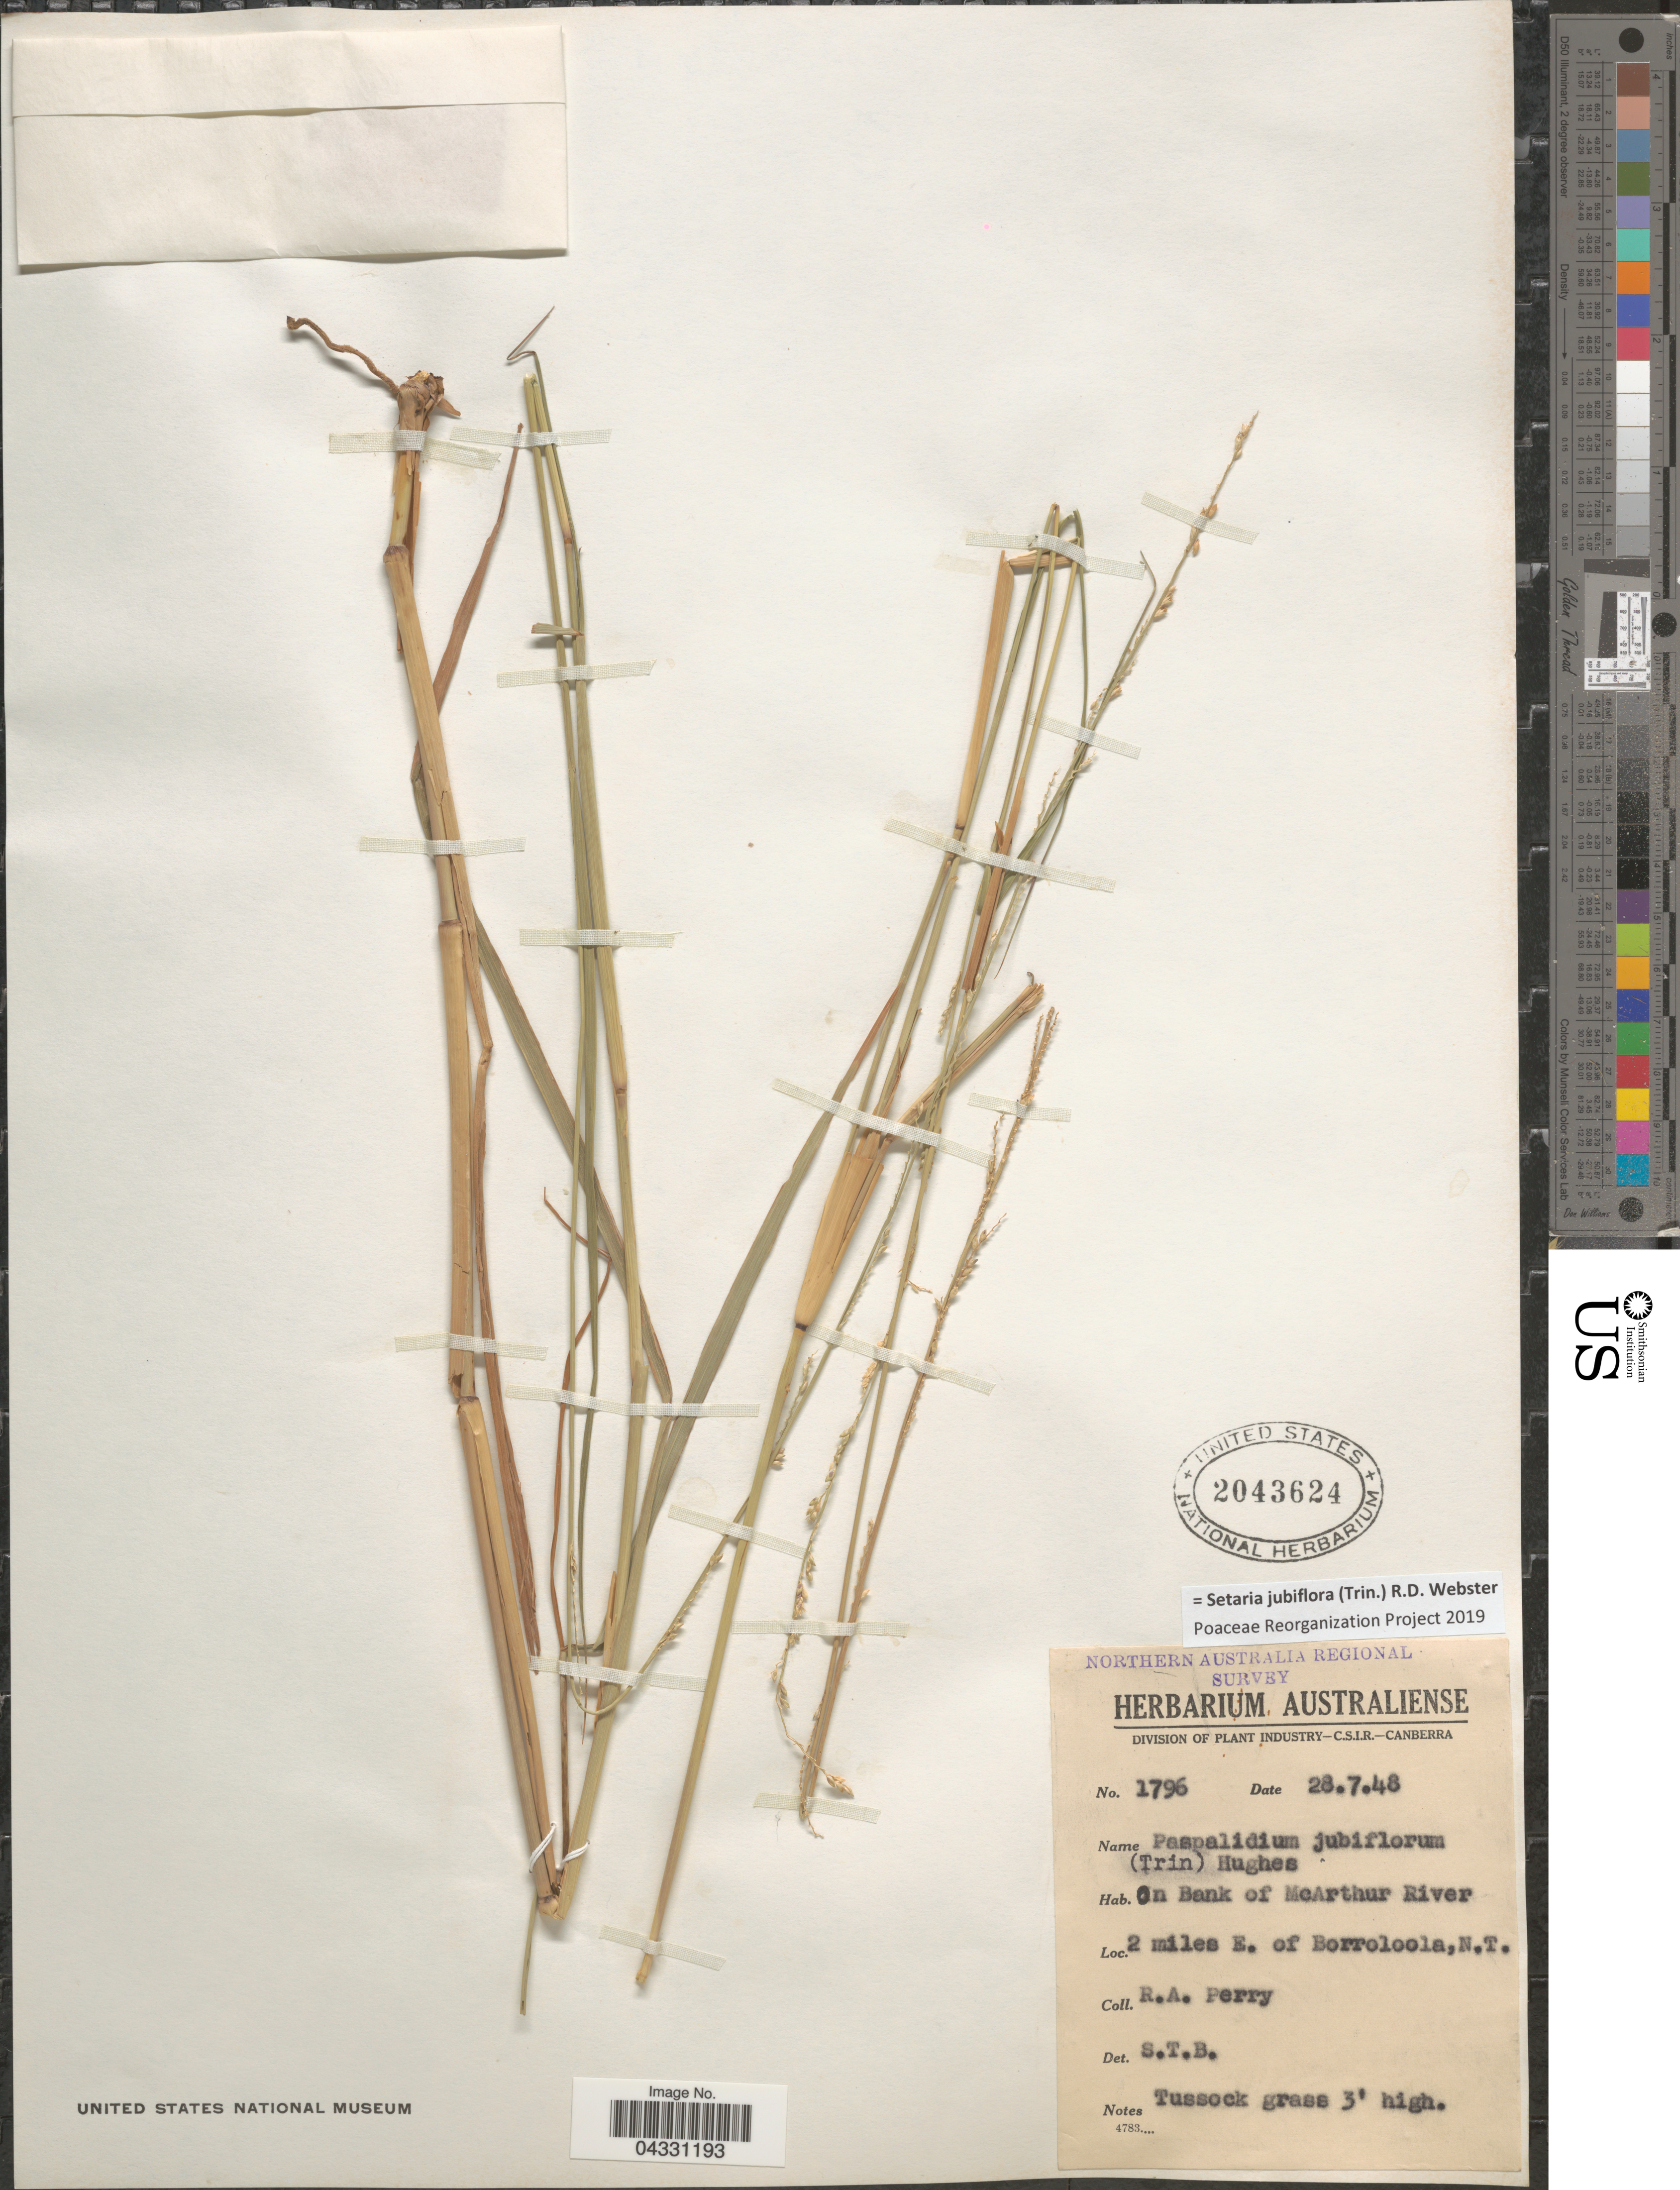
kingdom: Plantae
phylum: Tracheophyta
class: Liliopsida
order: Poales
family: Poaceae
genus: Setaria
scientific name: Setaria jubiflora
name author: (Trin.) R.D. Webster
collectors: Perry, R. A.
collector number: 1796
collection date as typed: Transcribed d/m/y: 28/7/48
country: Australia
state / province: Northern Territory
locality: Northern Australia Regional Survey. On Bank of McArthur River. 2 miles E. of Borroloola.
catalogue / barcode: US 2043624